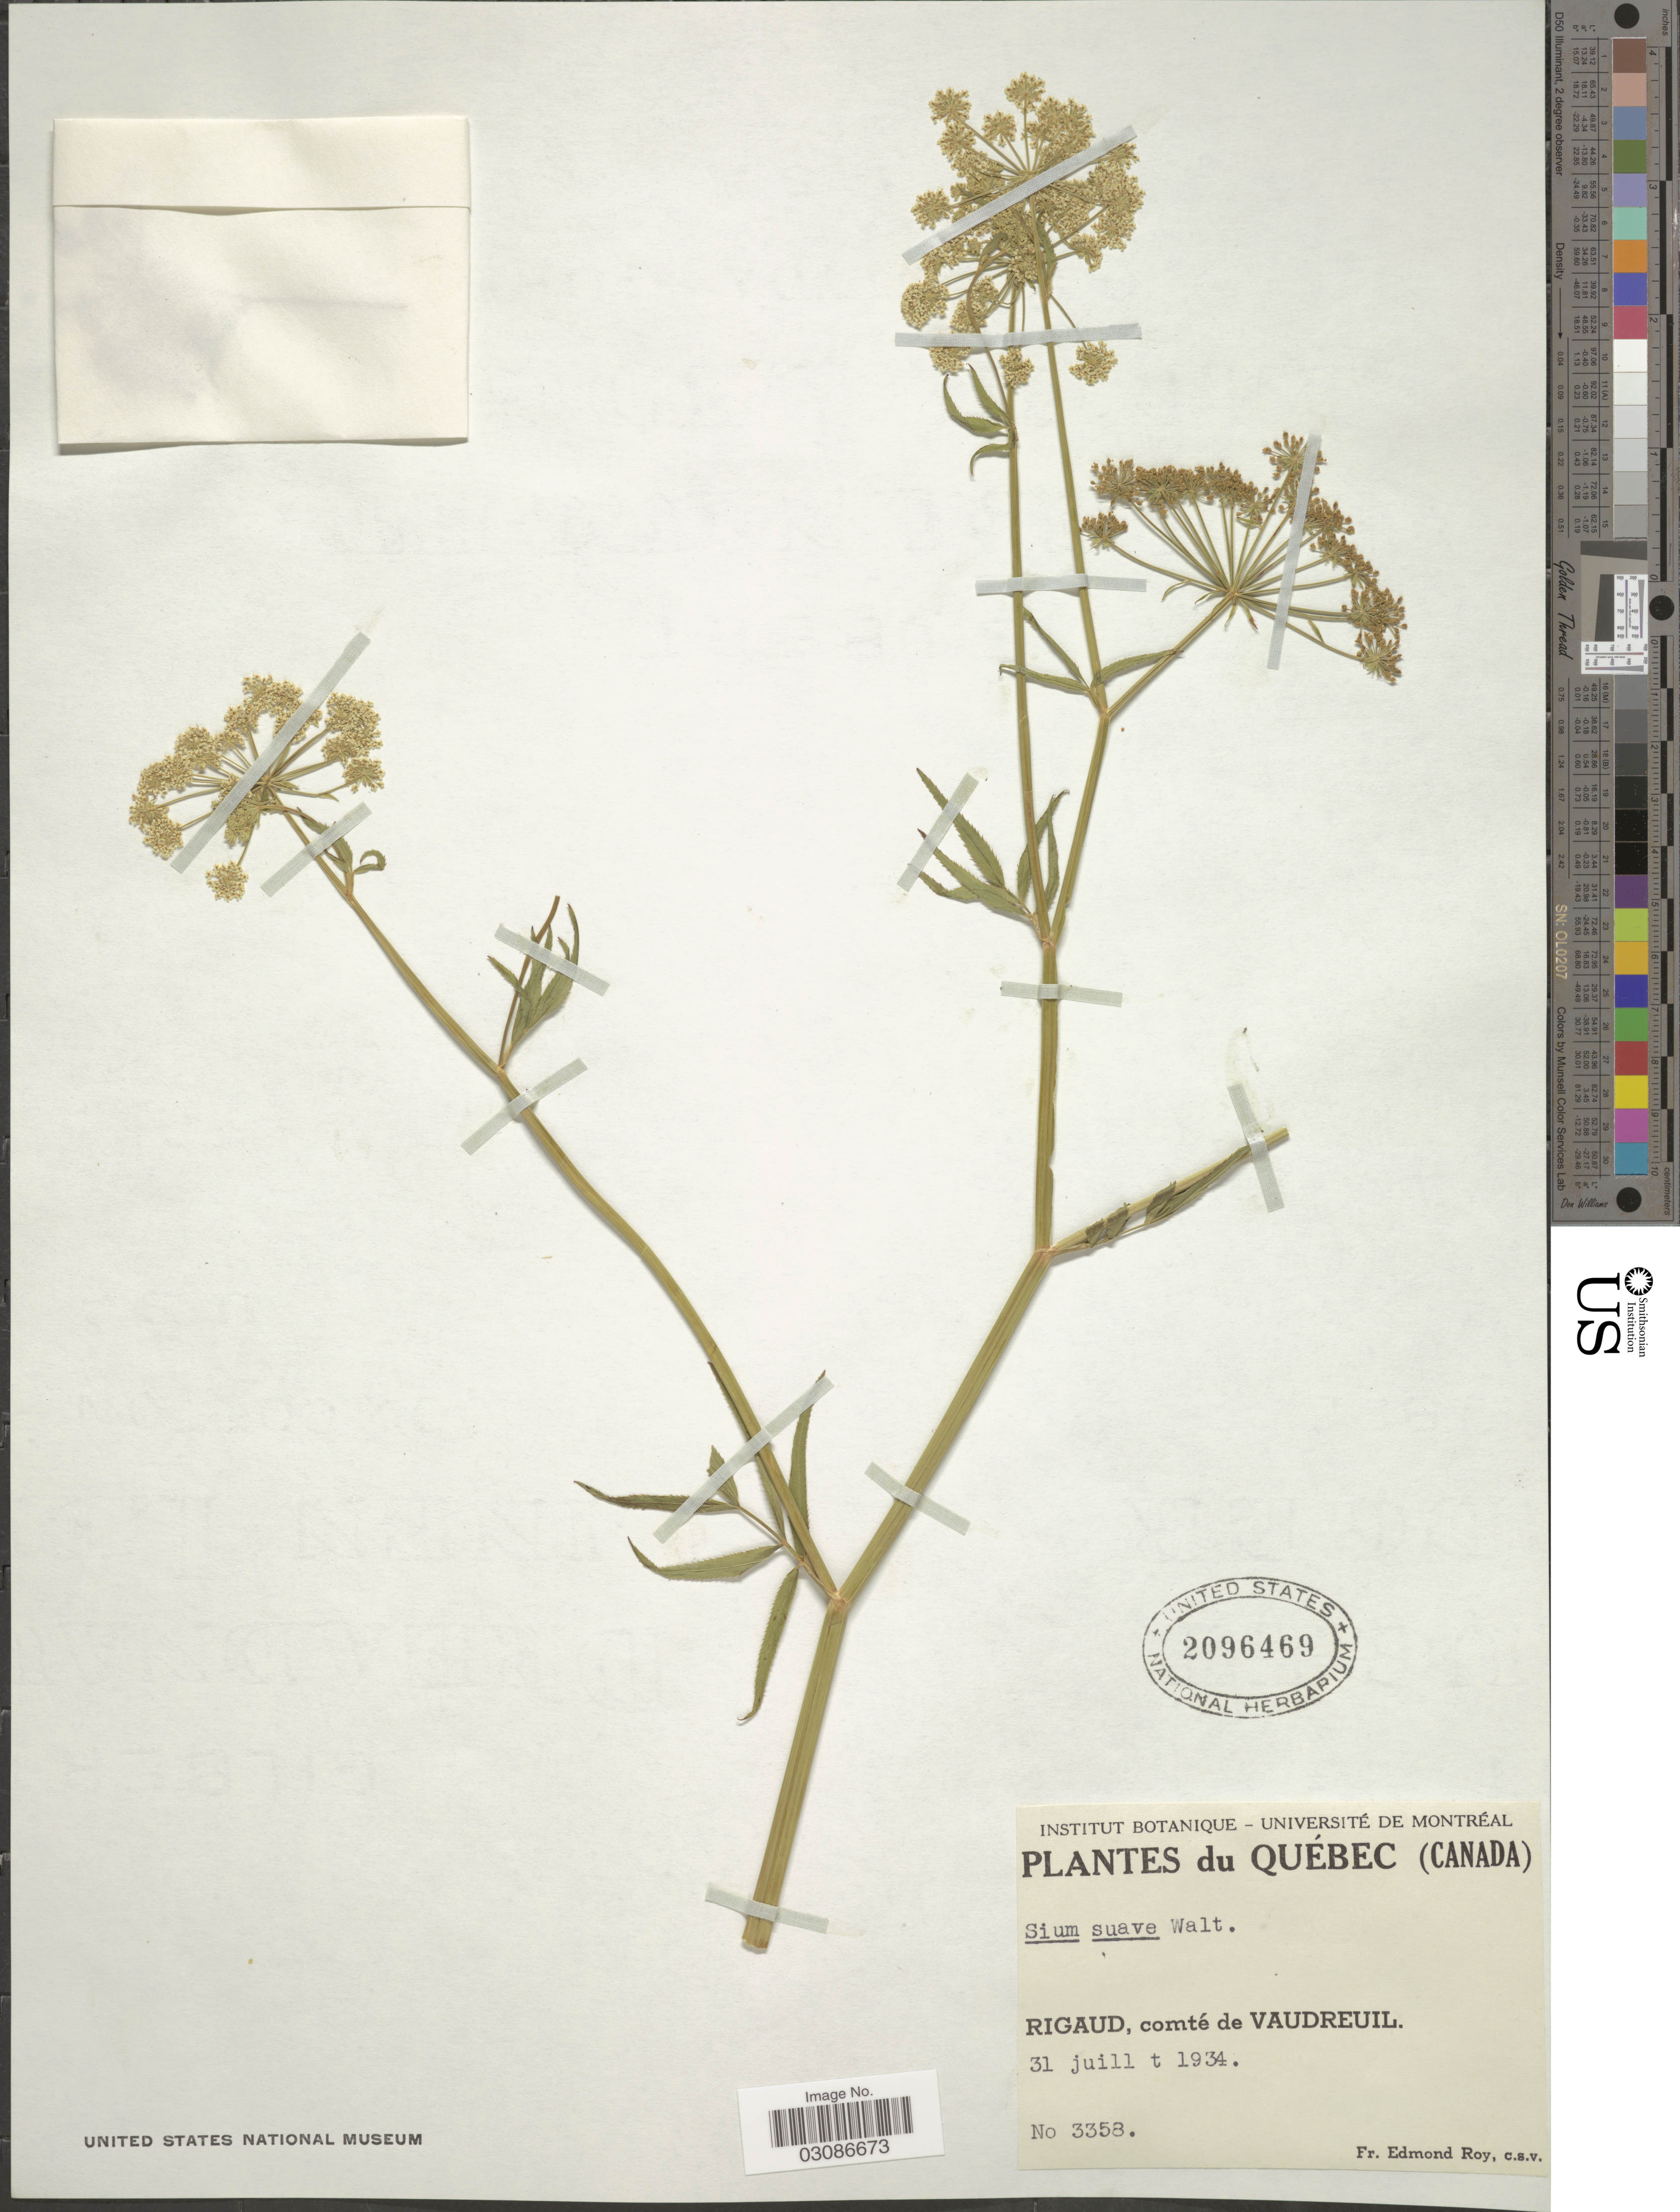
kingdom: Plantae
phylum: Tracheophyta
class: Magnoliopsida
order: Apiales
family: Apiaceae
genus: Sium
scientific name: Sium suave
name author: Walter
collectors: E. Roy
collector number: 3358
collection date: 1934-07-31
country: Canada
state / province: Quebec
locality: Québec. Rigaud, comté de Vaudreuil.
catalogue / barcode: US 2096469